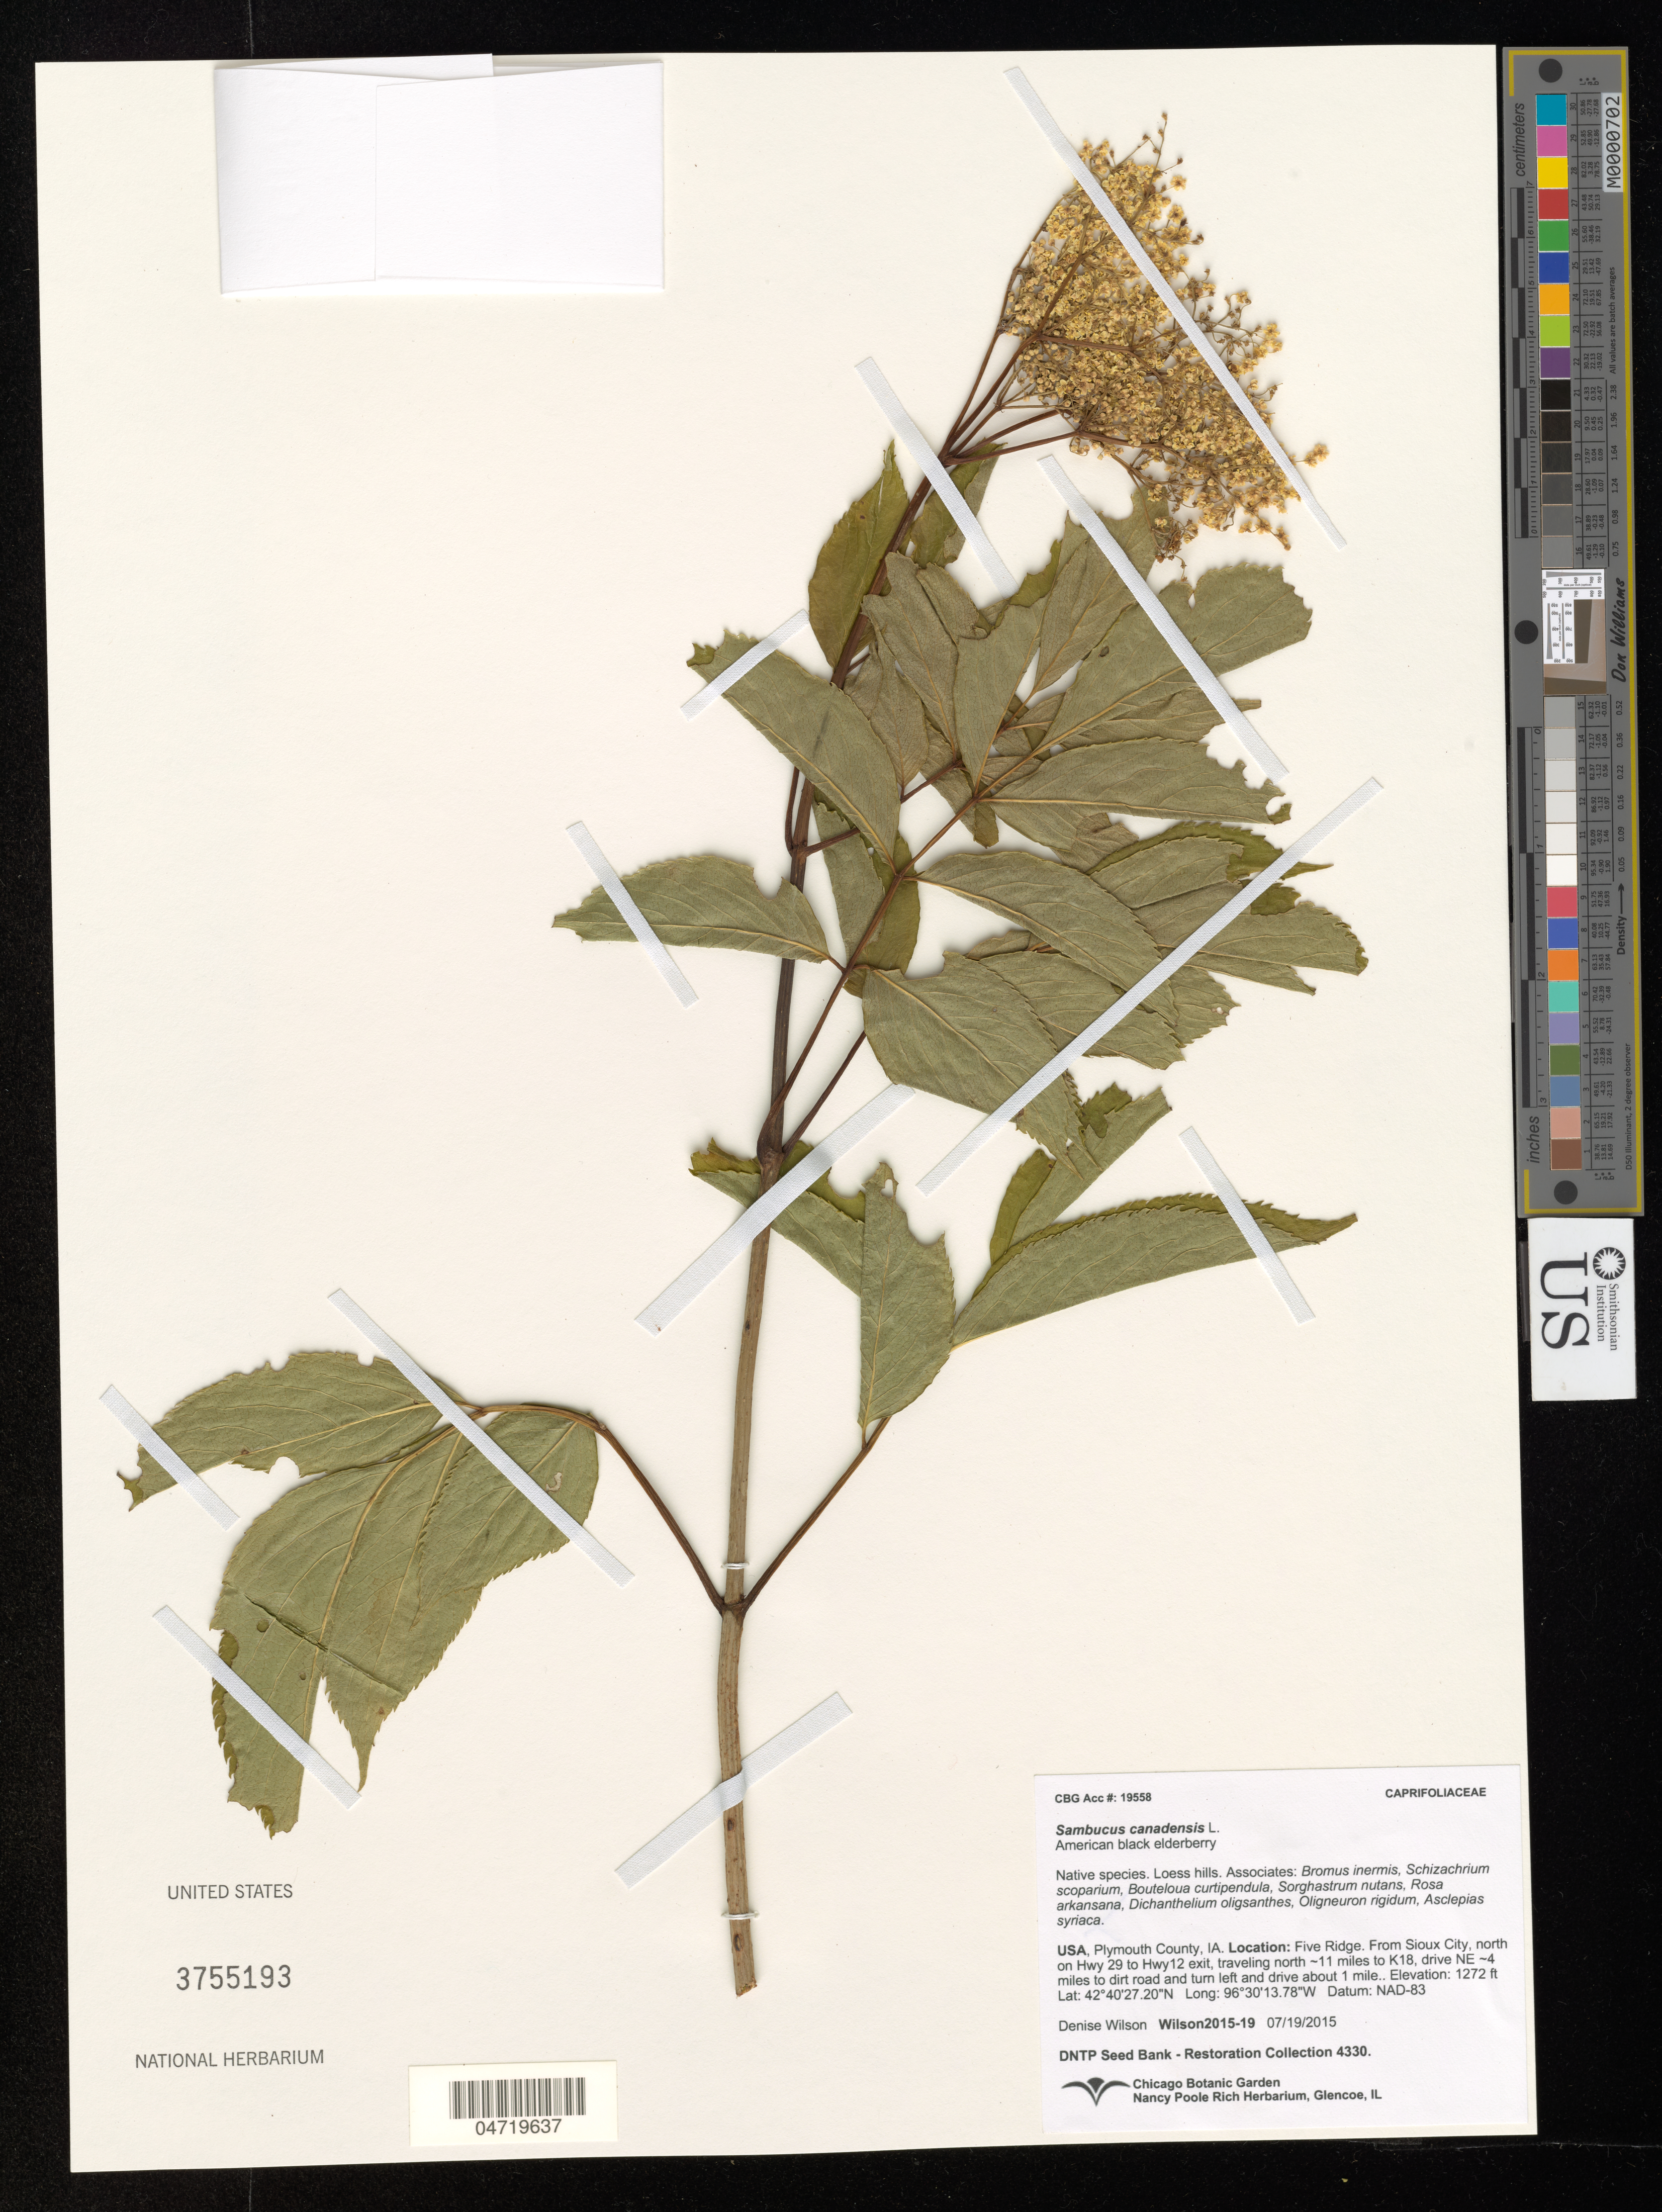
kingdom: Plantae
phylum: Tracheophyta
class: Magnoliopsida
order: Dipsacales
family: Viburnaceae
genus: Sambucus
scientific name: Sambucus canadensis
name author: L.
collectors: D. Wilson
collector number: Wilson2015-19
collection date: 2015-07-19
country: United States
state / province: Iowa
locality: Plymouth County, IA. Five Ridge. From Sioux City, north on Hwy 29 to Hwy 12 exit, traveling north ~11 miles to K18, drive NE ~4 miles to dirt road and turn left and drive about 1 mile.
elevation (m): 388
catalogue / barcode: US 3755193